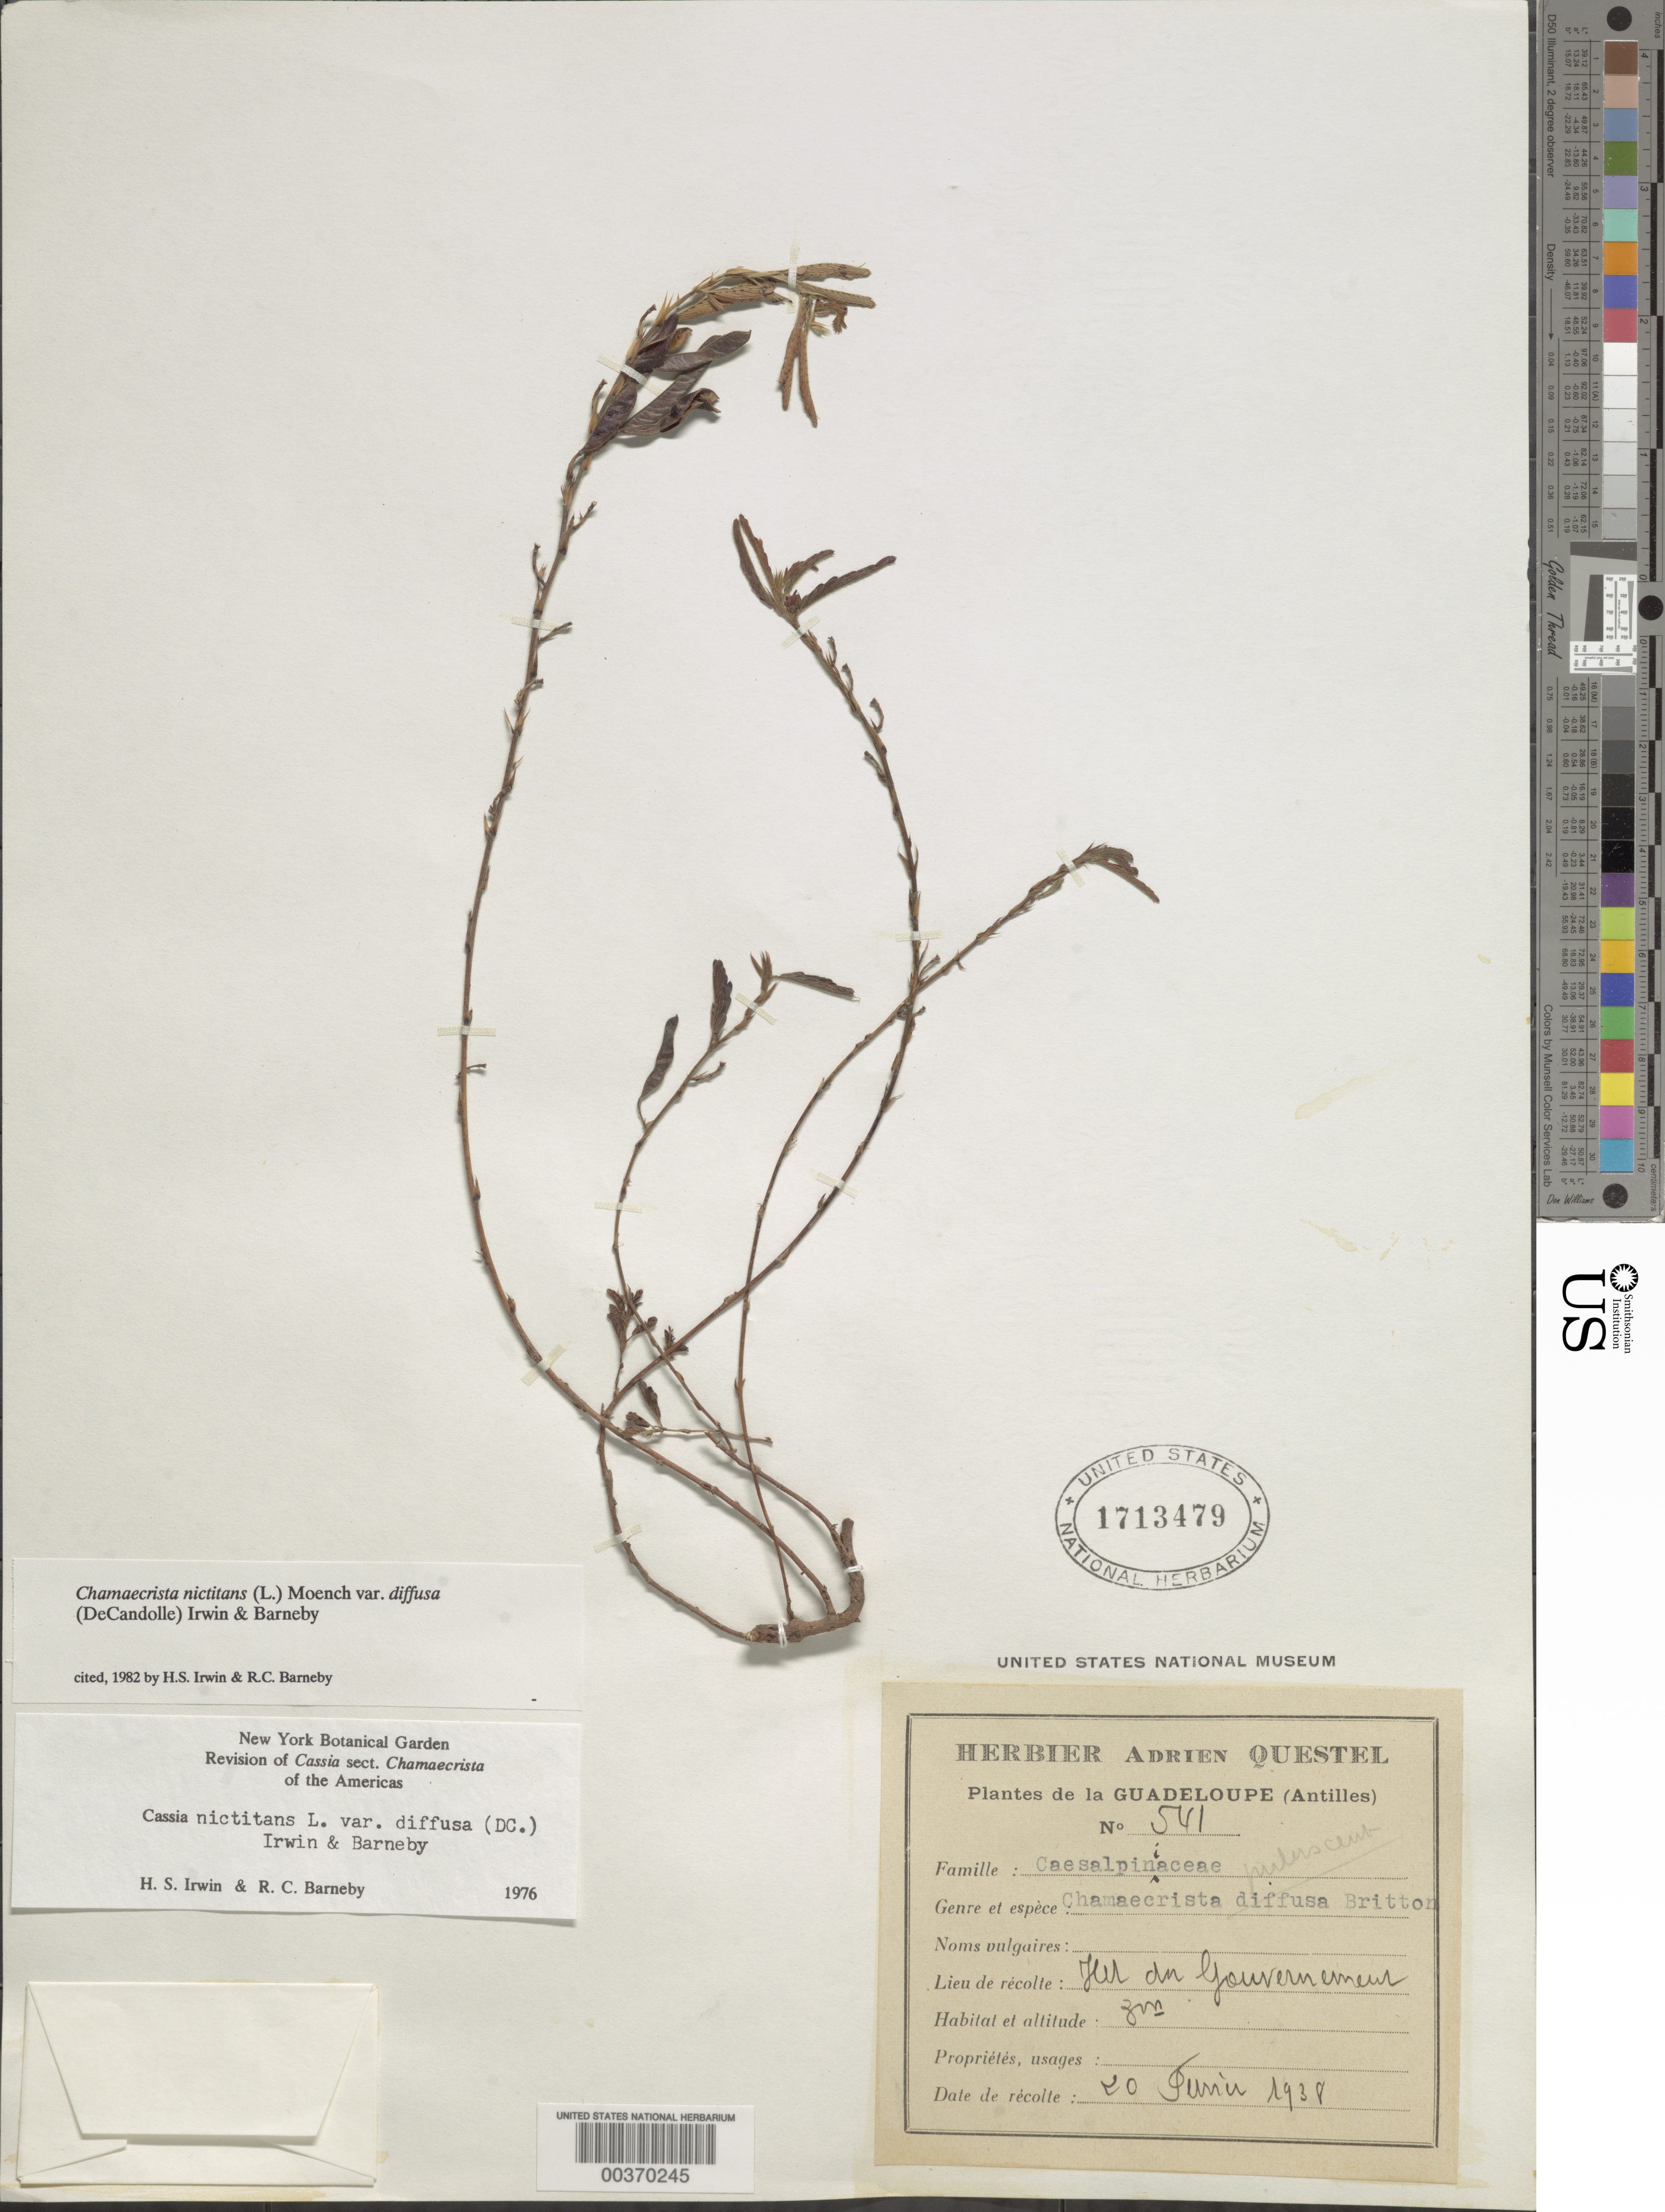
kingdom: Plantae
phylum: Tracheophyta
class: Magnoliopsida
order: Fabales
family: Fabaceae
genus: Chamaecrista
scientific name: Chamaecrista nictitans var. diffusa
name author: (DC.) H.S. Irwin & Barneby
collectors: A. Questel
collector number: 541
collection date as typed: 20 Jun 1938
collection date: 1938-06-20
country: Guadeloupe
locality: Ilet du gourernement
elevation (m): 3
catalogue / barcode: US 1713479